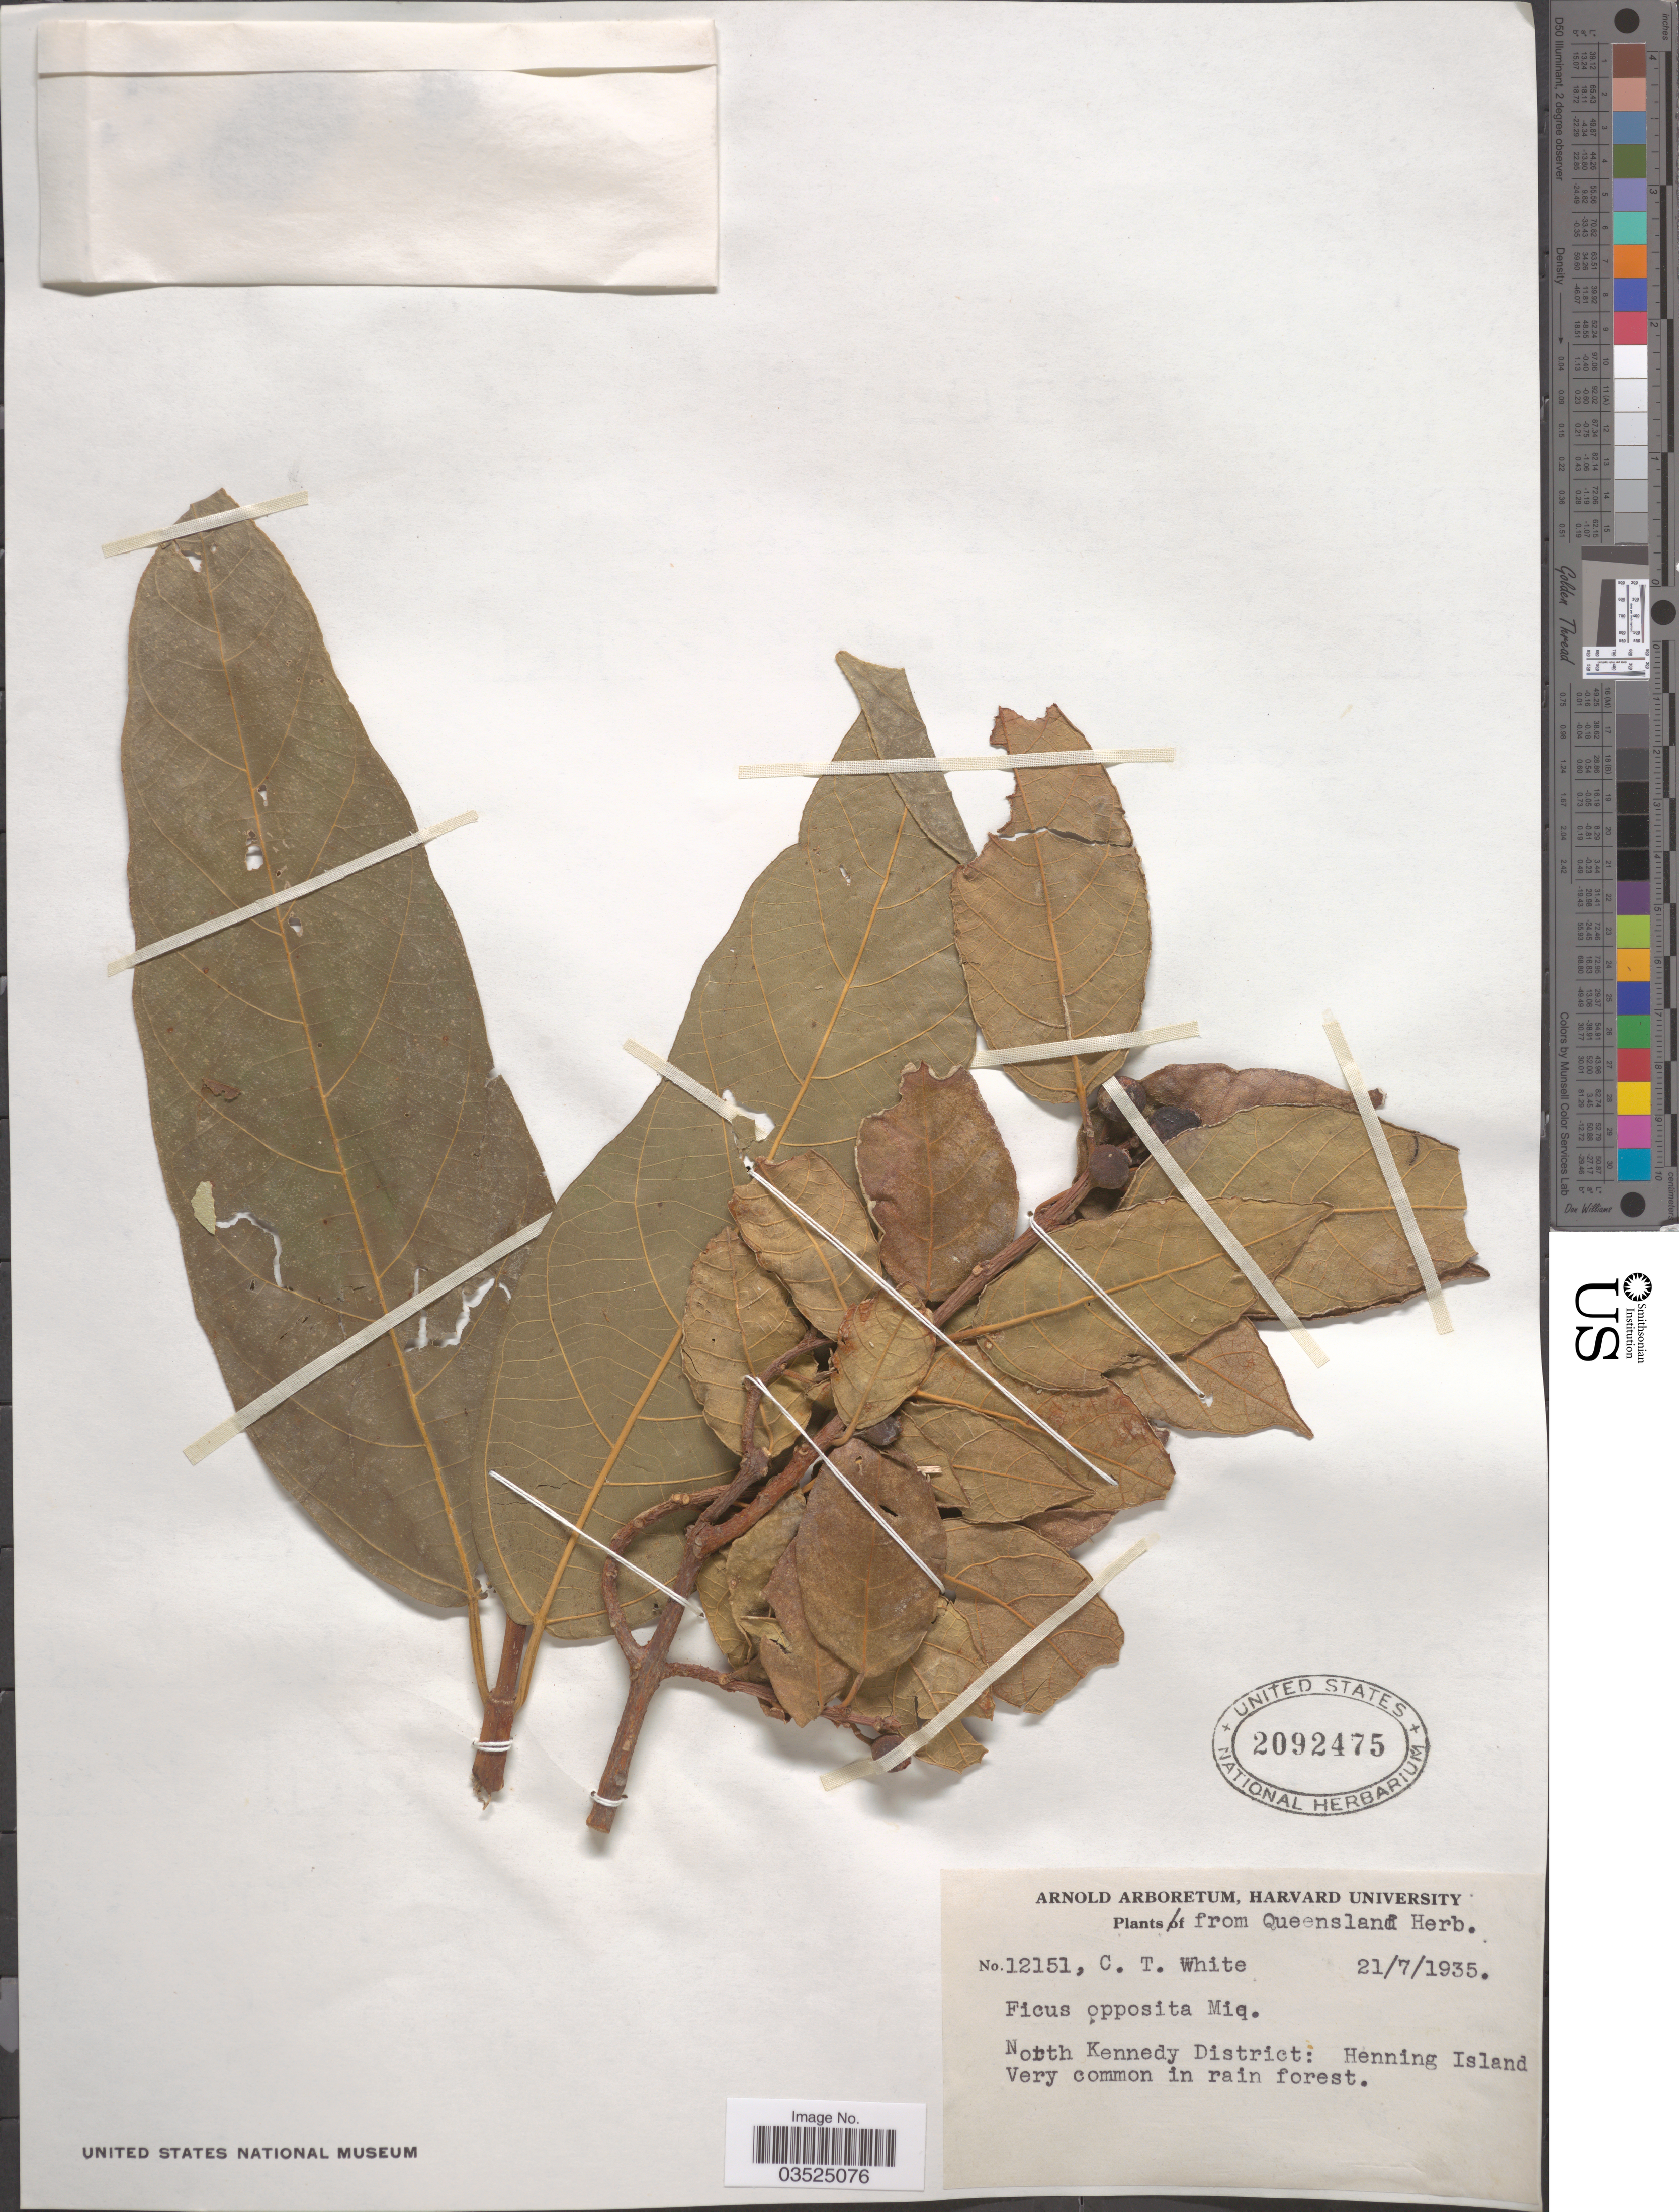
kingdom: Plantae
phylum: Tracheophyta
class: Magnoliopsida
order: Rosales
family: Moraceae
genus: Ficus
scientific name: Ficus opposita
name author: Miq.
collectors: C. T. White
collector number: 12151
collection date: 1935-07-21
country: Australia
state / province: Queensland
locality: North Kennedy District: Henning Island.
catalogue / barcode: US 2092475